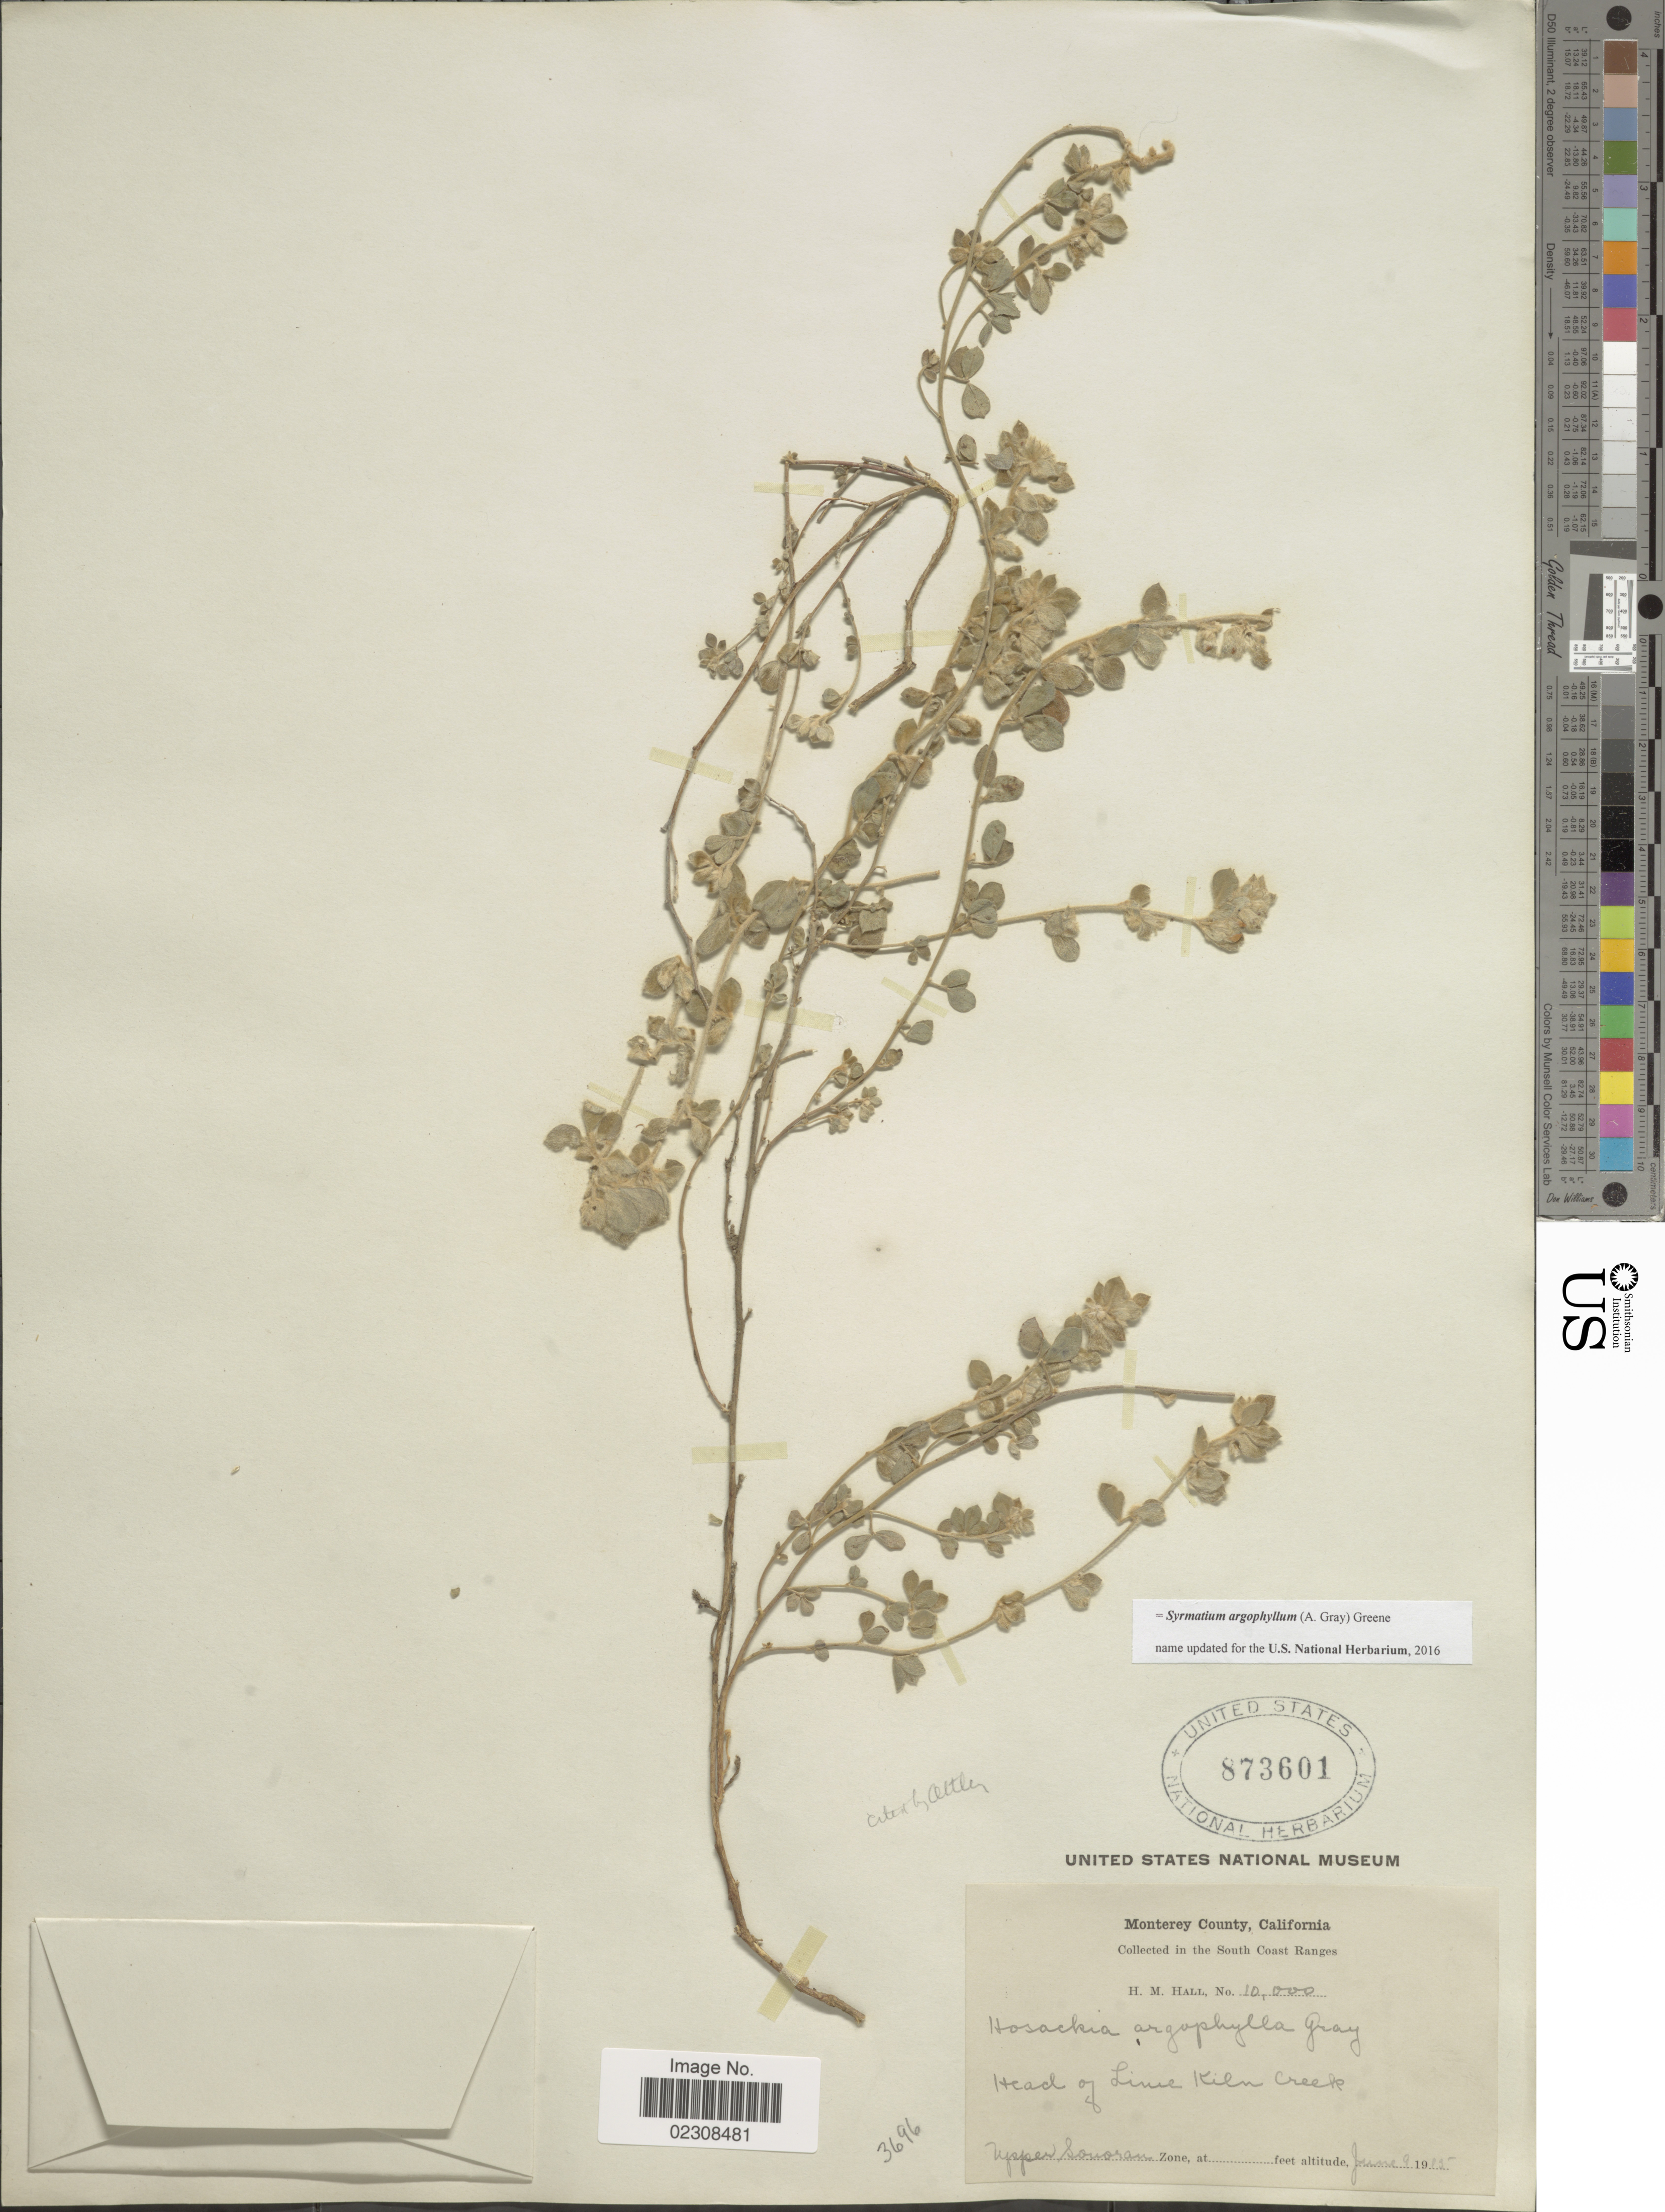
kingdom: Plantae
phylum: Tracheophyta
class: Magnoliopsida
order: Fabales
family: Fabaceae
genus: Syrmatium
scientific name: Syrmatium argophyllum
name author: (A. Gray) Greene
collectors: H. M. Hall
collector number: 10000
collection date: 1915-06-09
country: United States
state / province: California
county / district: Monterey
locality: Monterey County, In the South Coast Ranges, Head of Lime Kiln Creek, Upper Sonoran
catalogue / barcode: US 873601